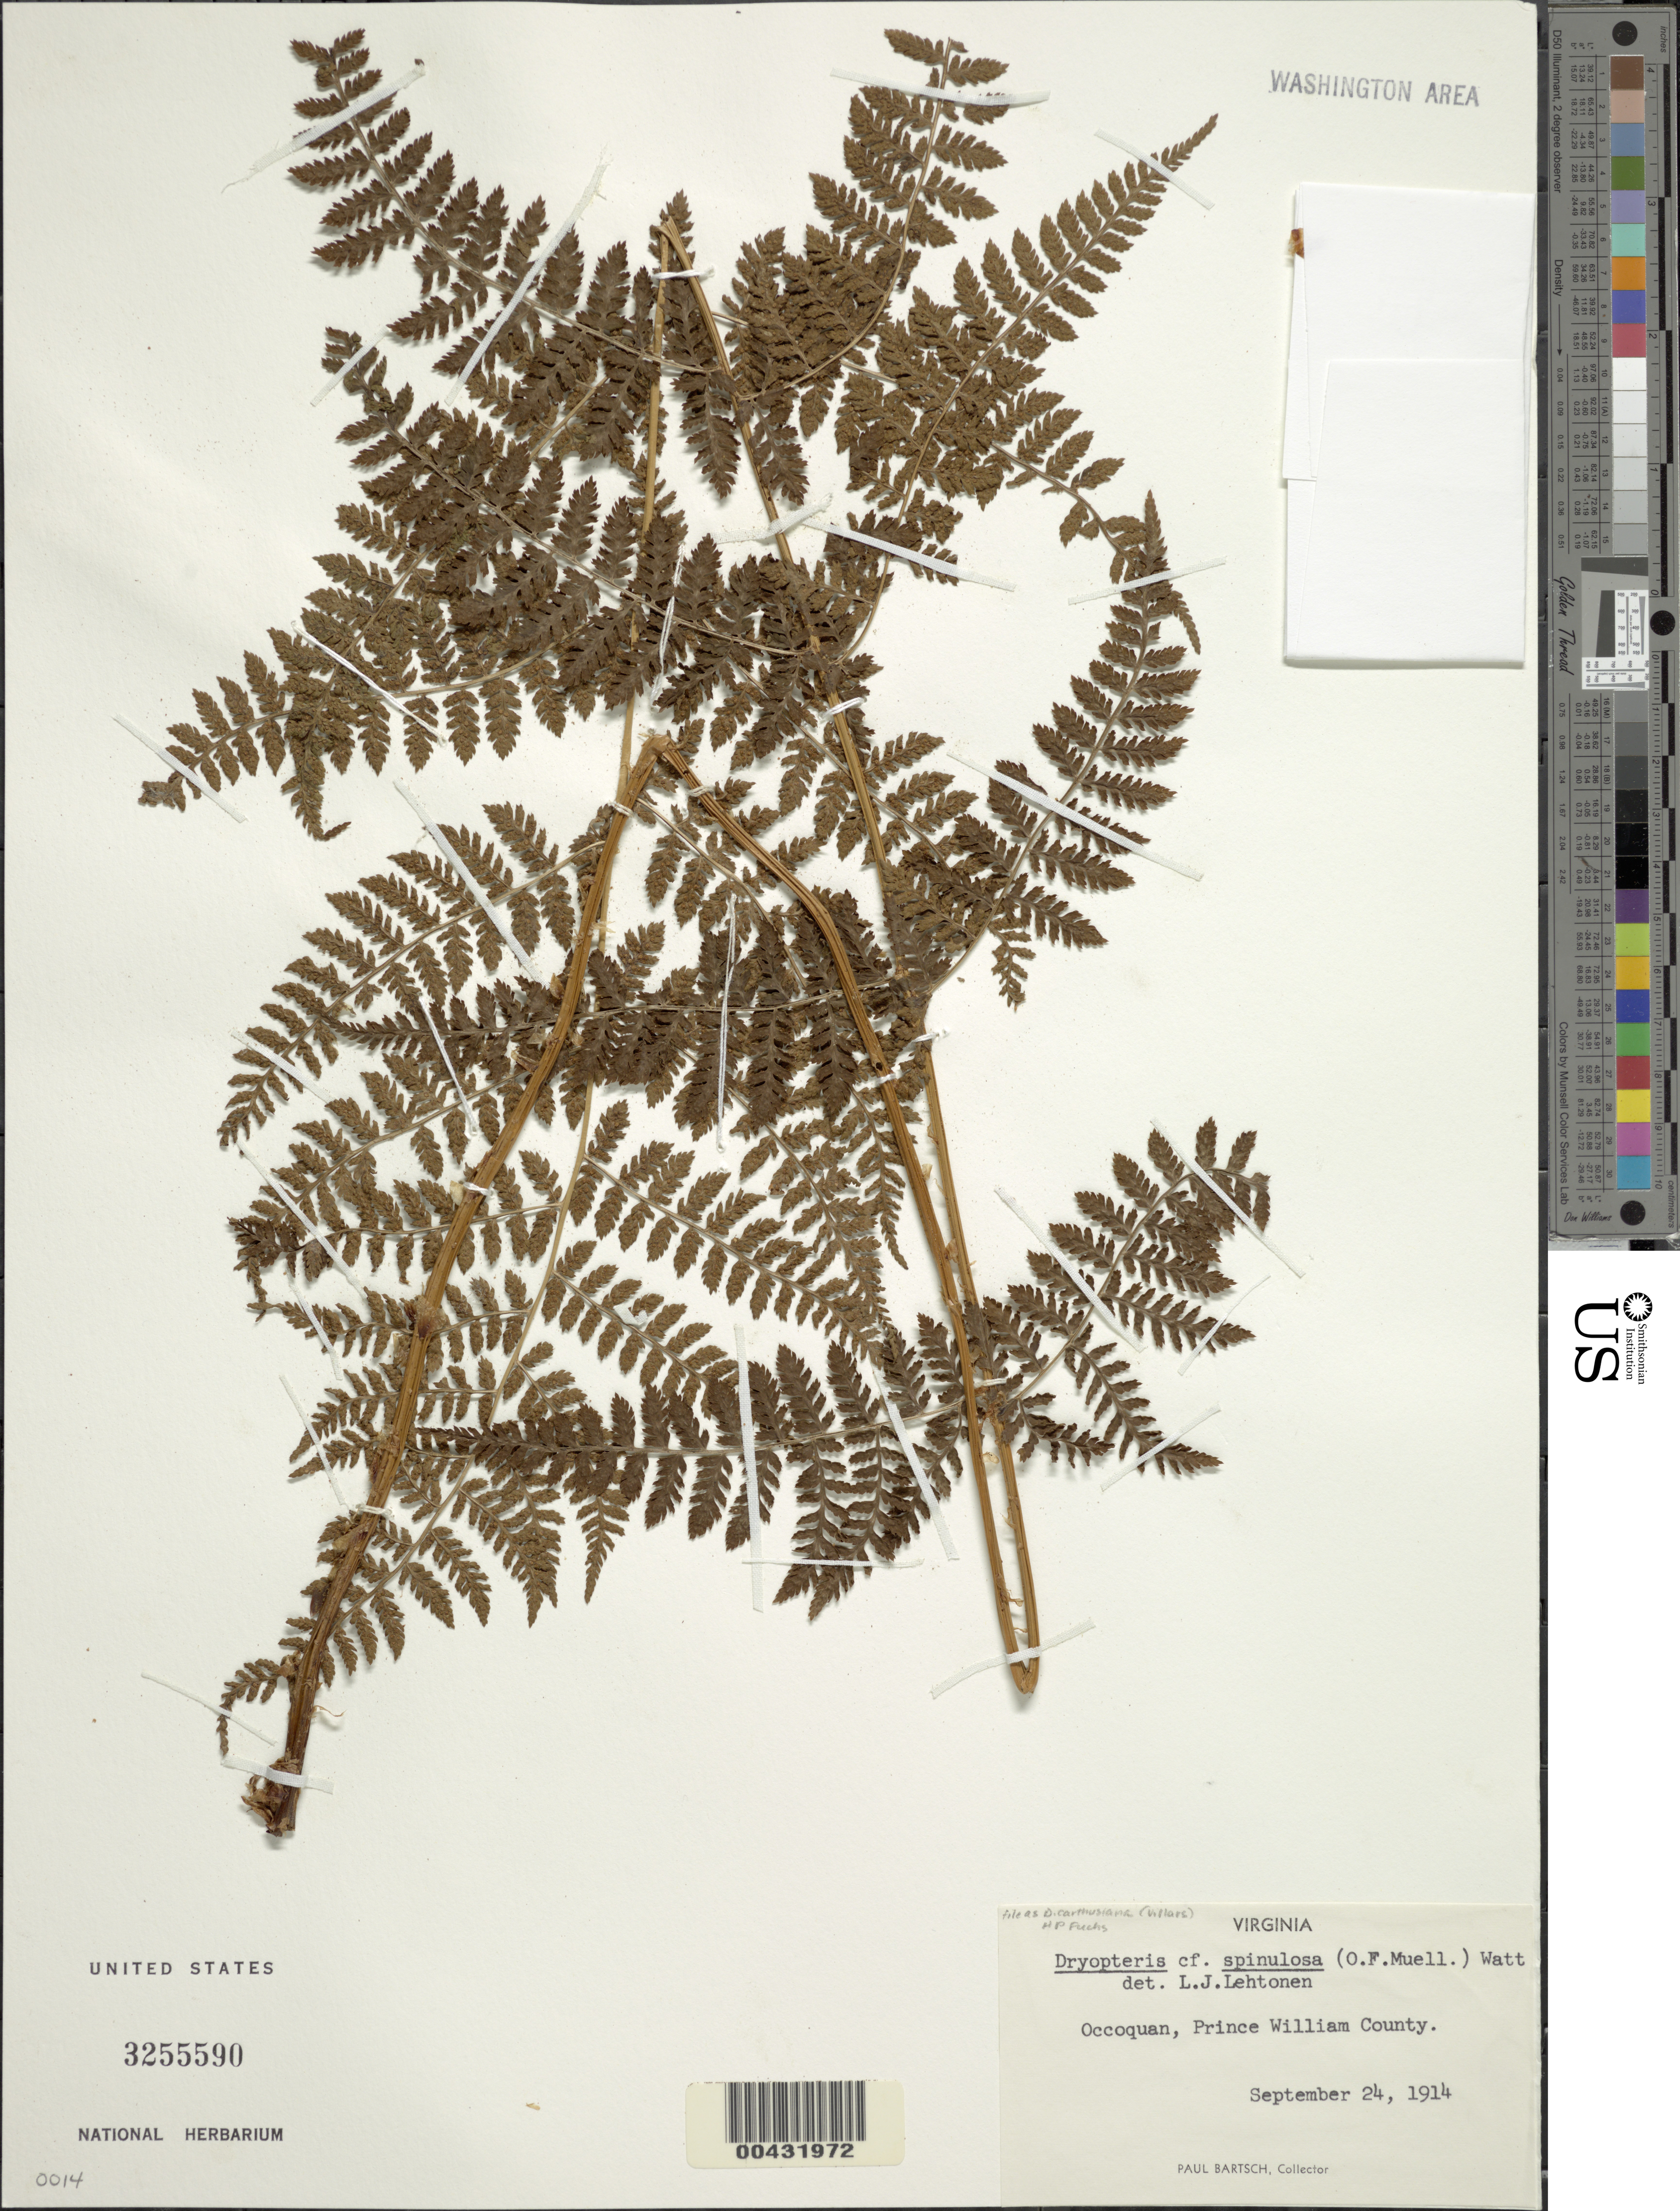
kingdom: Plantae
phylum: Tracheophyta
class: Polypodiopsida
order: Polypodiales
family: Dryopteridaceae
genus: Dryopteris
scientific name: Dryopteris carthusiana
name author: (Villars) H.P. Fuchs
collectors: P. Bartsch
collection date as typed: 24 Sep 1914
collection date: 1914-09-24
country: United States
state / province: Virginia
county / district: Prince William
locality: Occoquan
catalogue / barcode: US 3255590